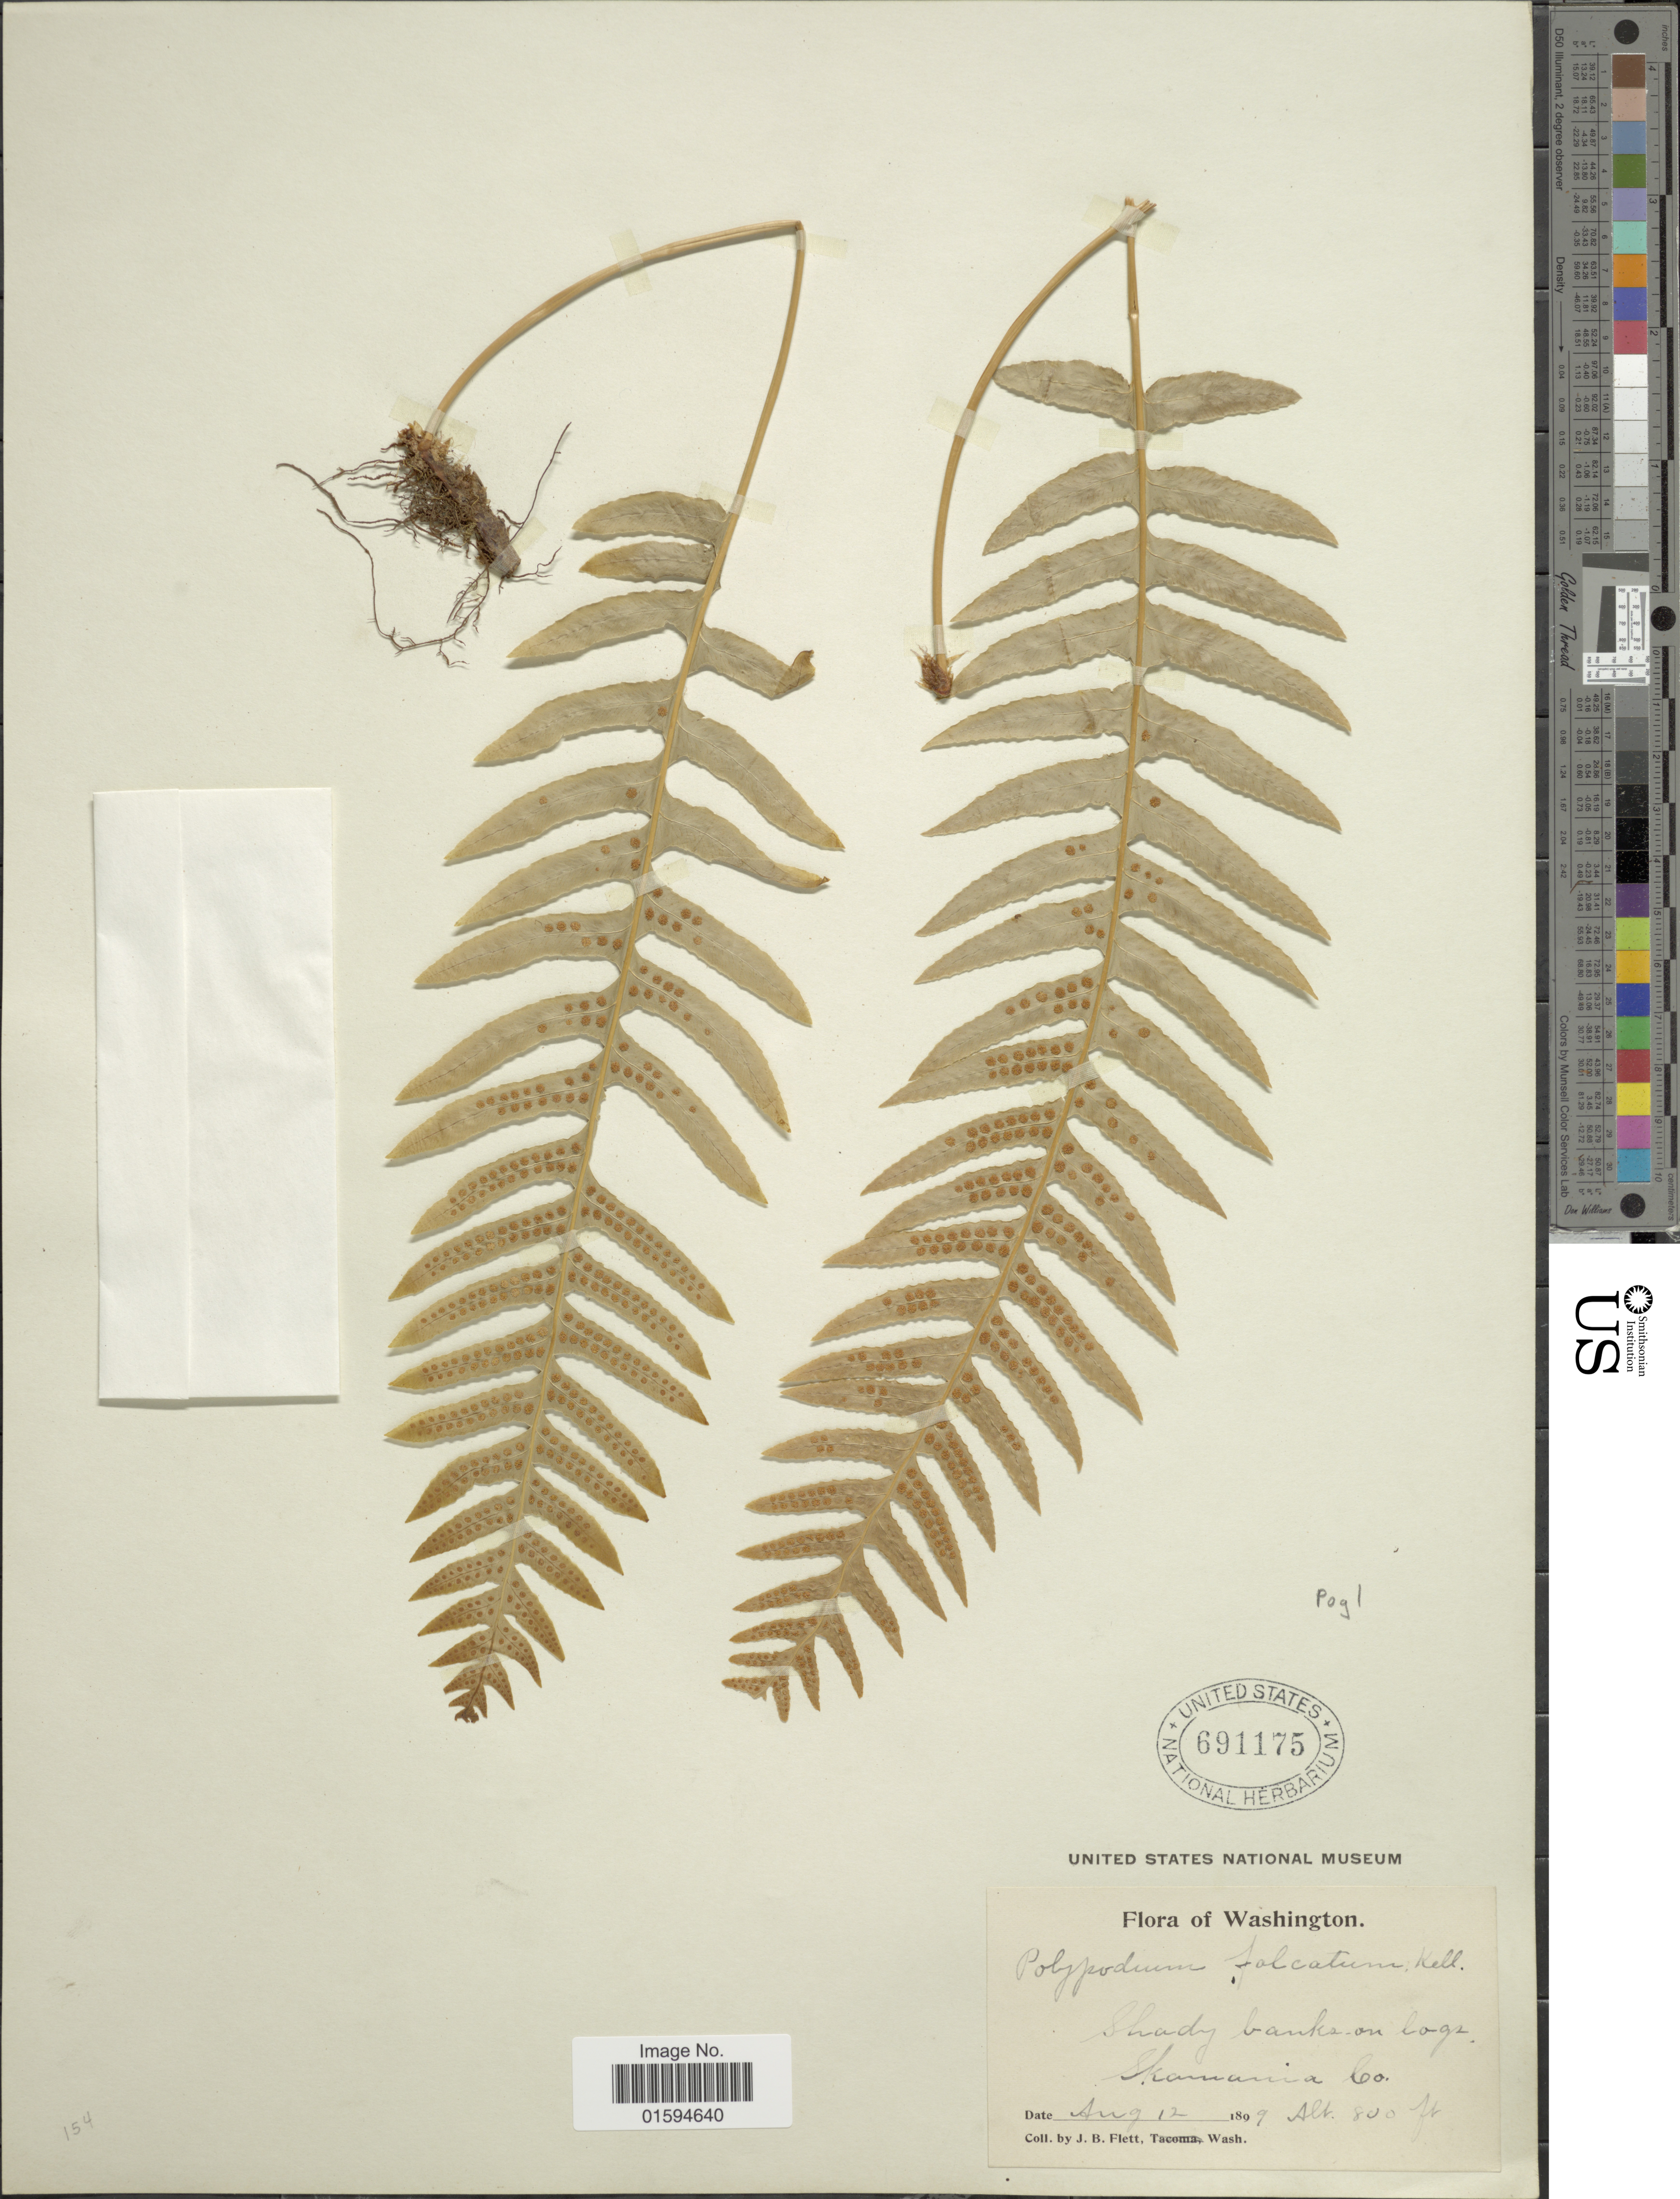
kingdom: Plantae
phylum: Tracheophyta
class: Polypodiopsida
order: Polypodiales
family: Polypodiaceae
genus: Polypodium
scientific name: Polypodium glycyrrhiza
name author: D.C. Eaton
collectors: J. Flett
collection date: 1899-08-12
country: United States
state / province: Washington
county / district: Skamania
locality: Skamania Co.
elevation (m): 244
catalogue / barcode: US 691175